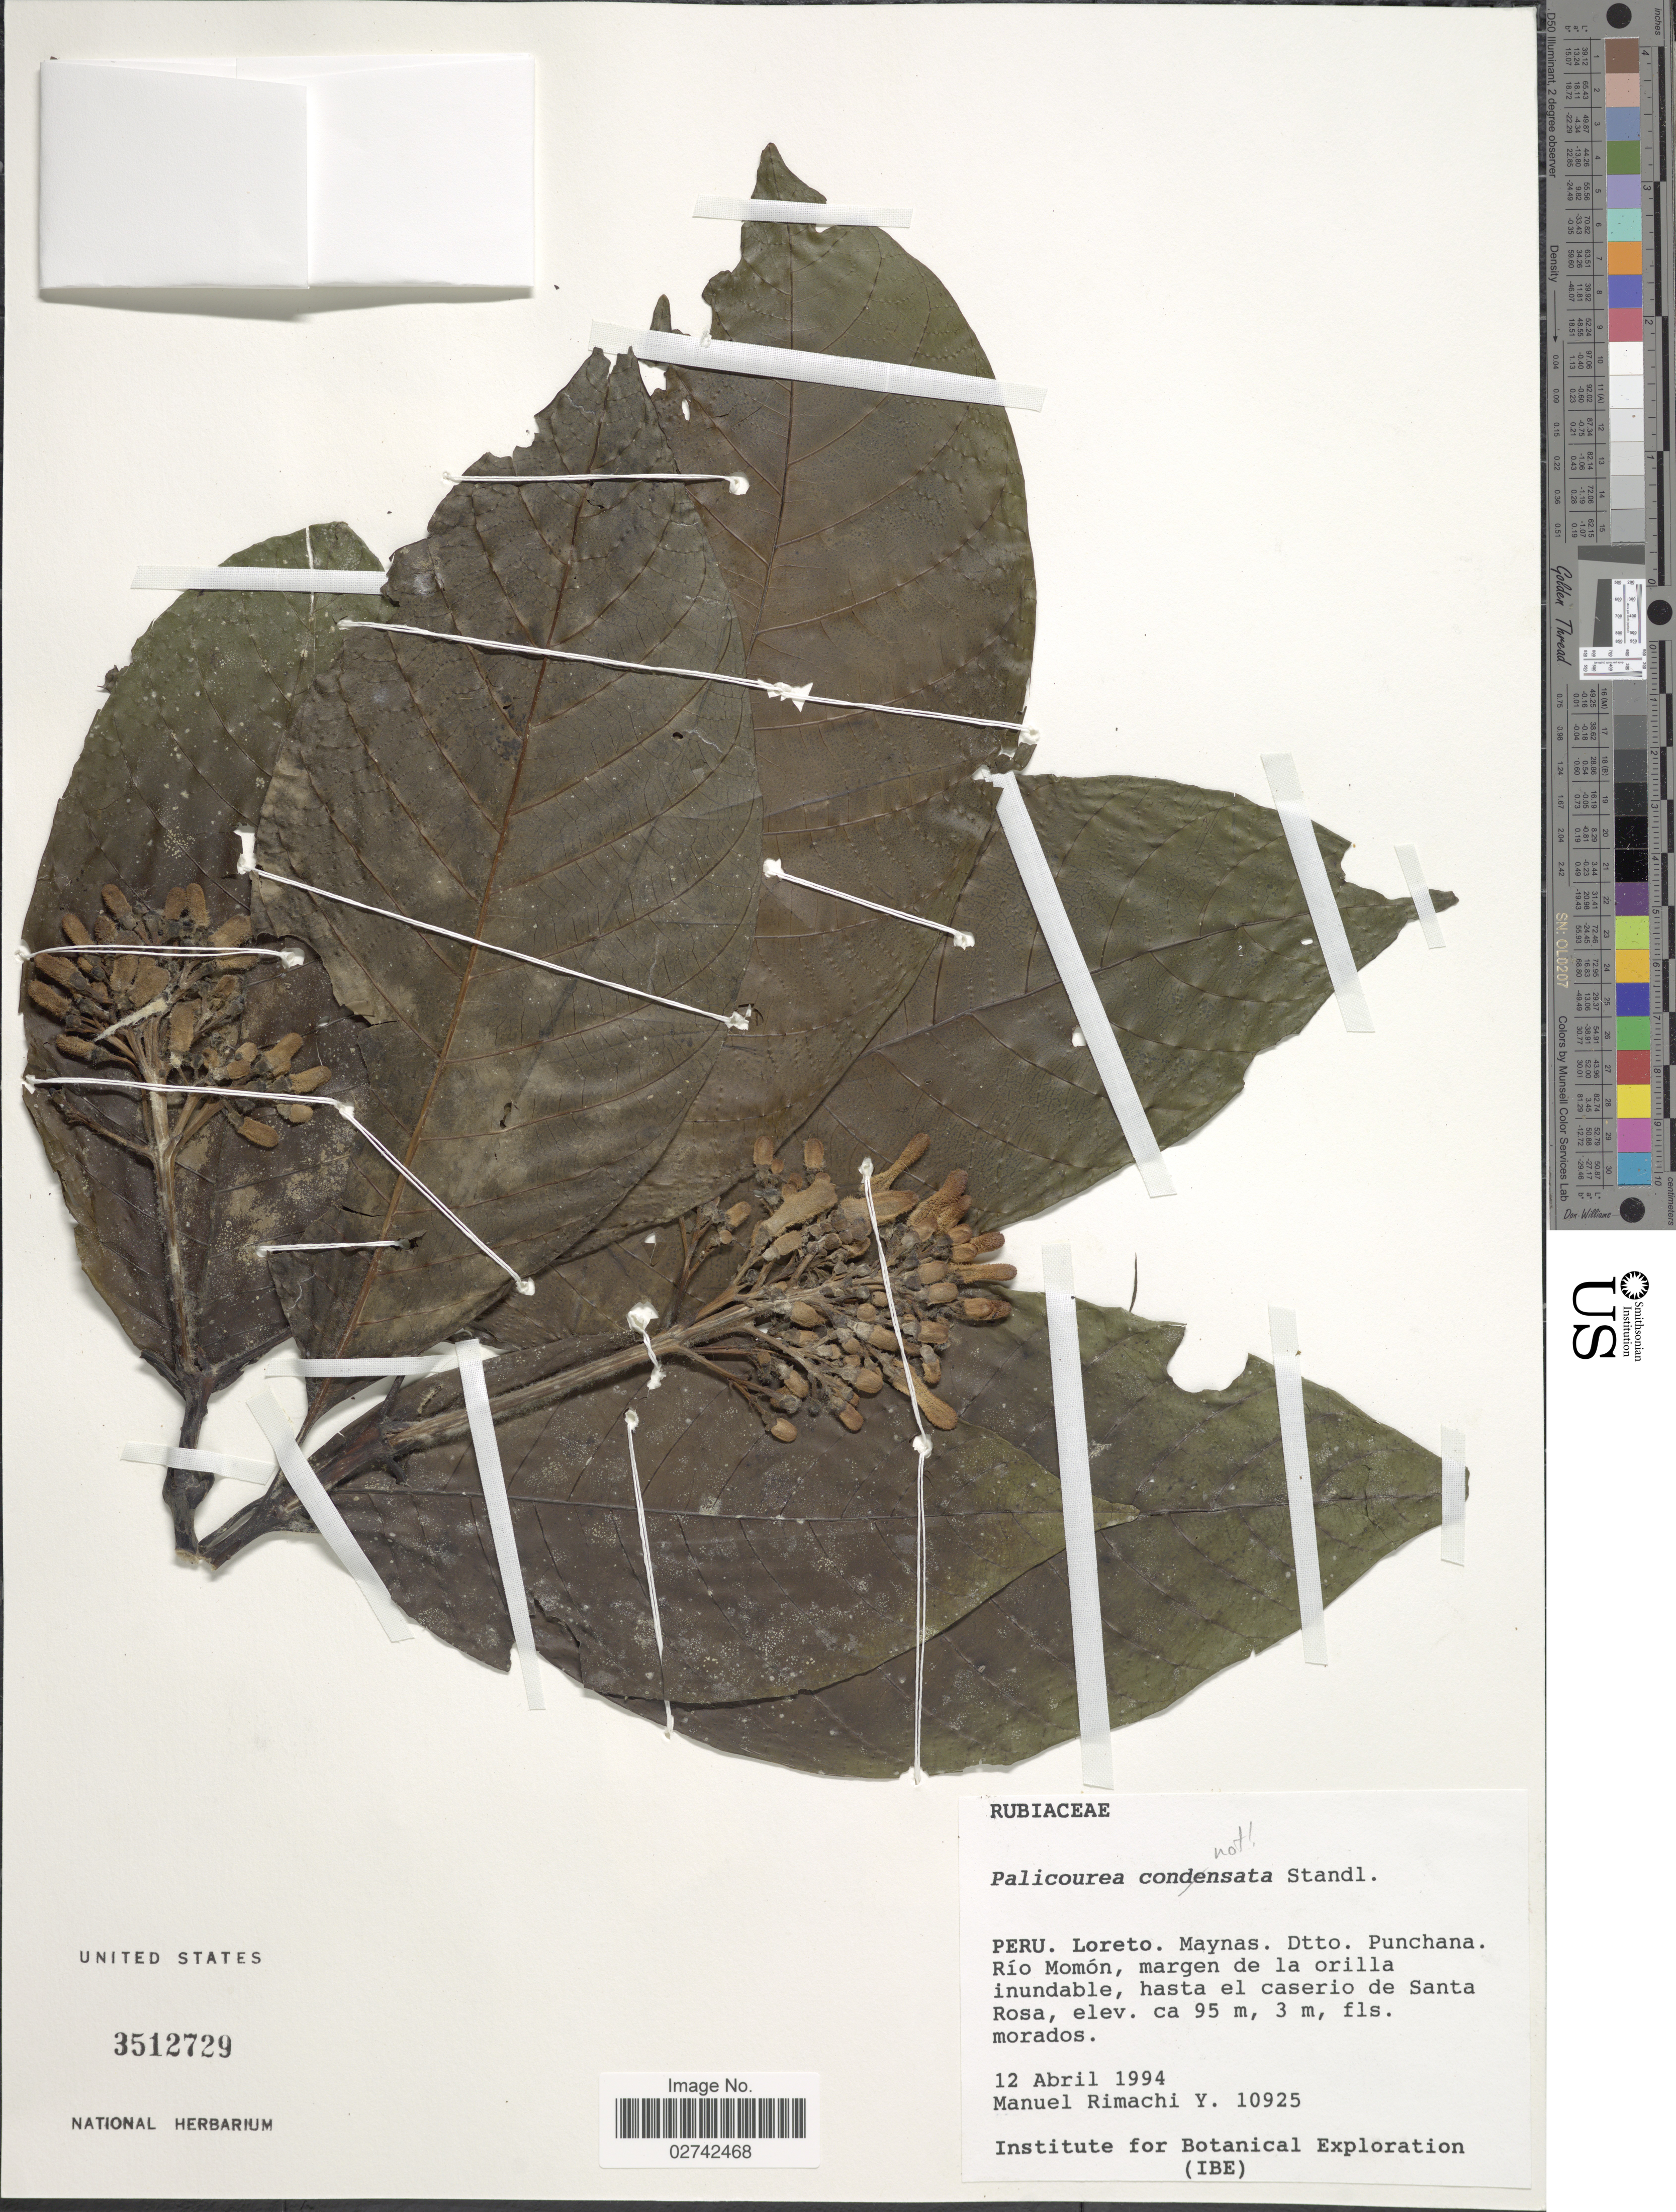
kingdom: Plantae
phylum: Tracheophyta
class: Magnoliopsida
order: Gentianales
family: Rubiaceae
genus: Palicourea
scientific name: Palicourea sp.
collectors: M. Rimachi Y.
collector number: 10925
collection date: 1994-04-12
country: Peru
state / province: Loreto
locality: Maynas, Dtto. Punchana, Rio Momon, margen de la orilla inundable, hasta el caserio de Santa Rosa.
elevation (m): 95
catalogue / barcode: US 3512729